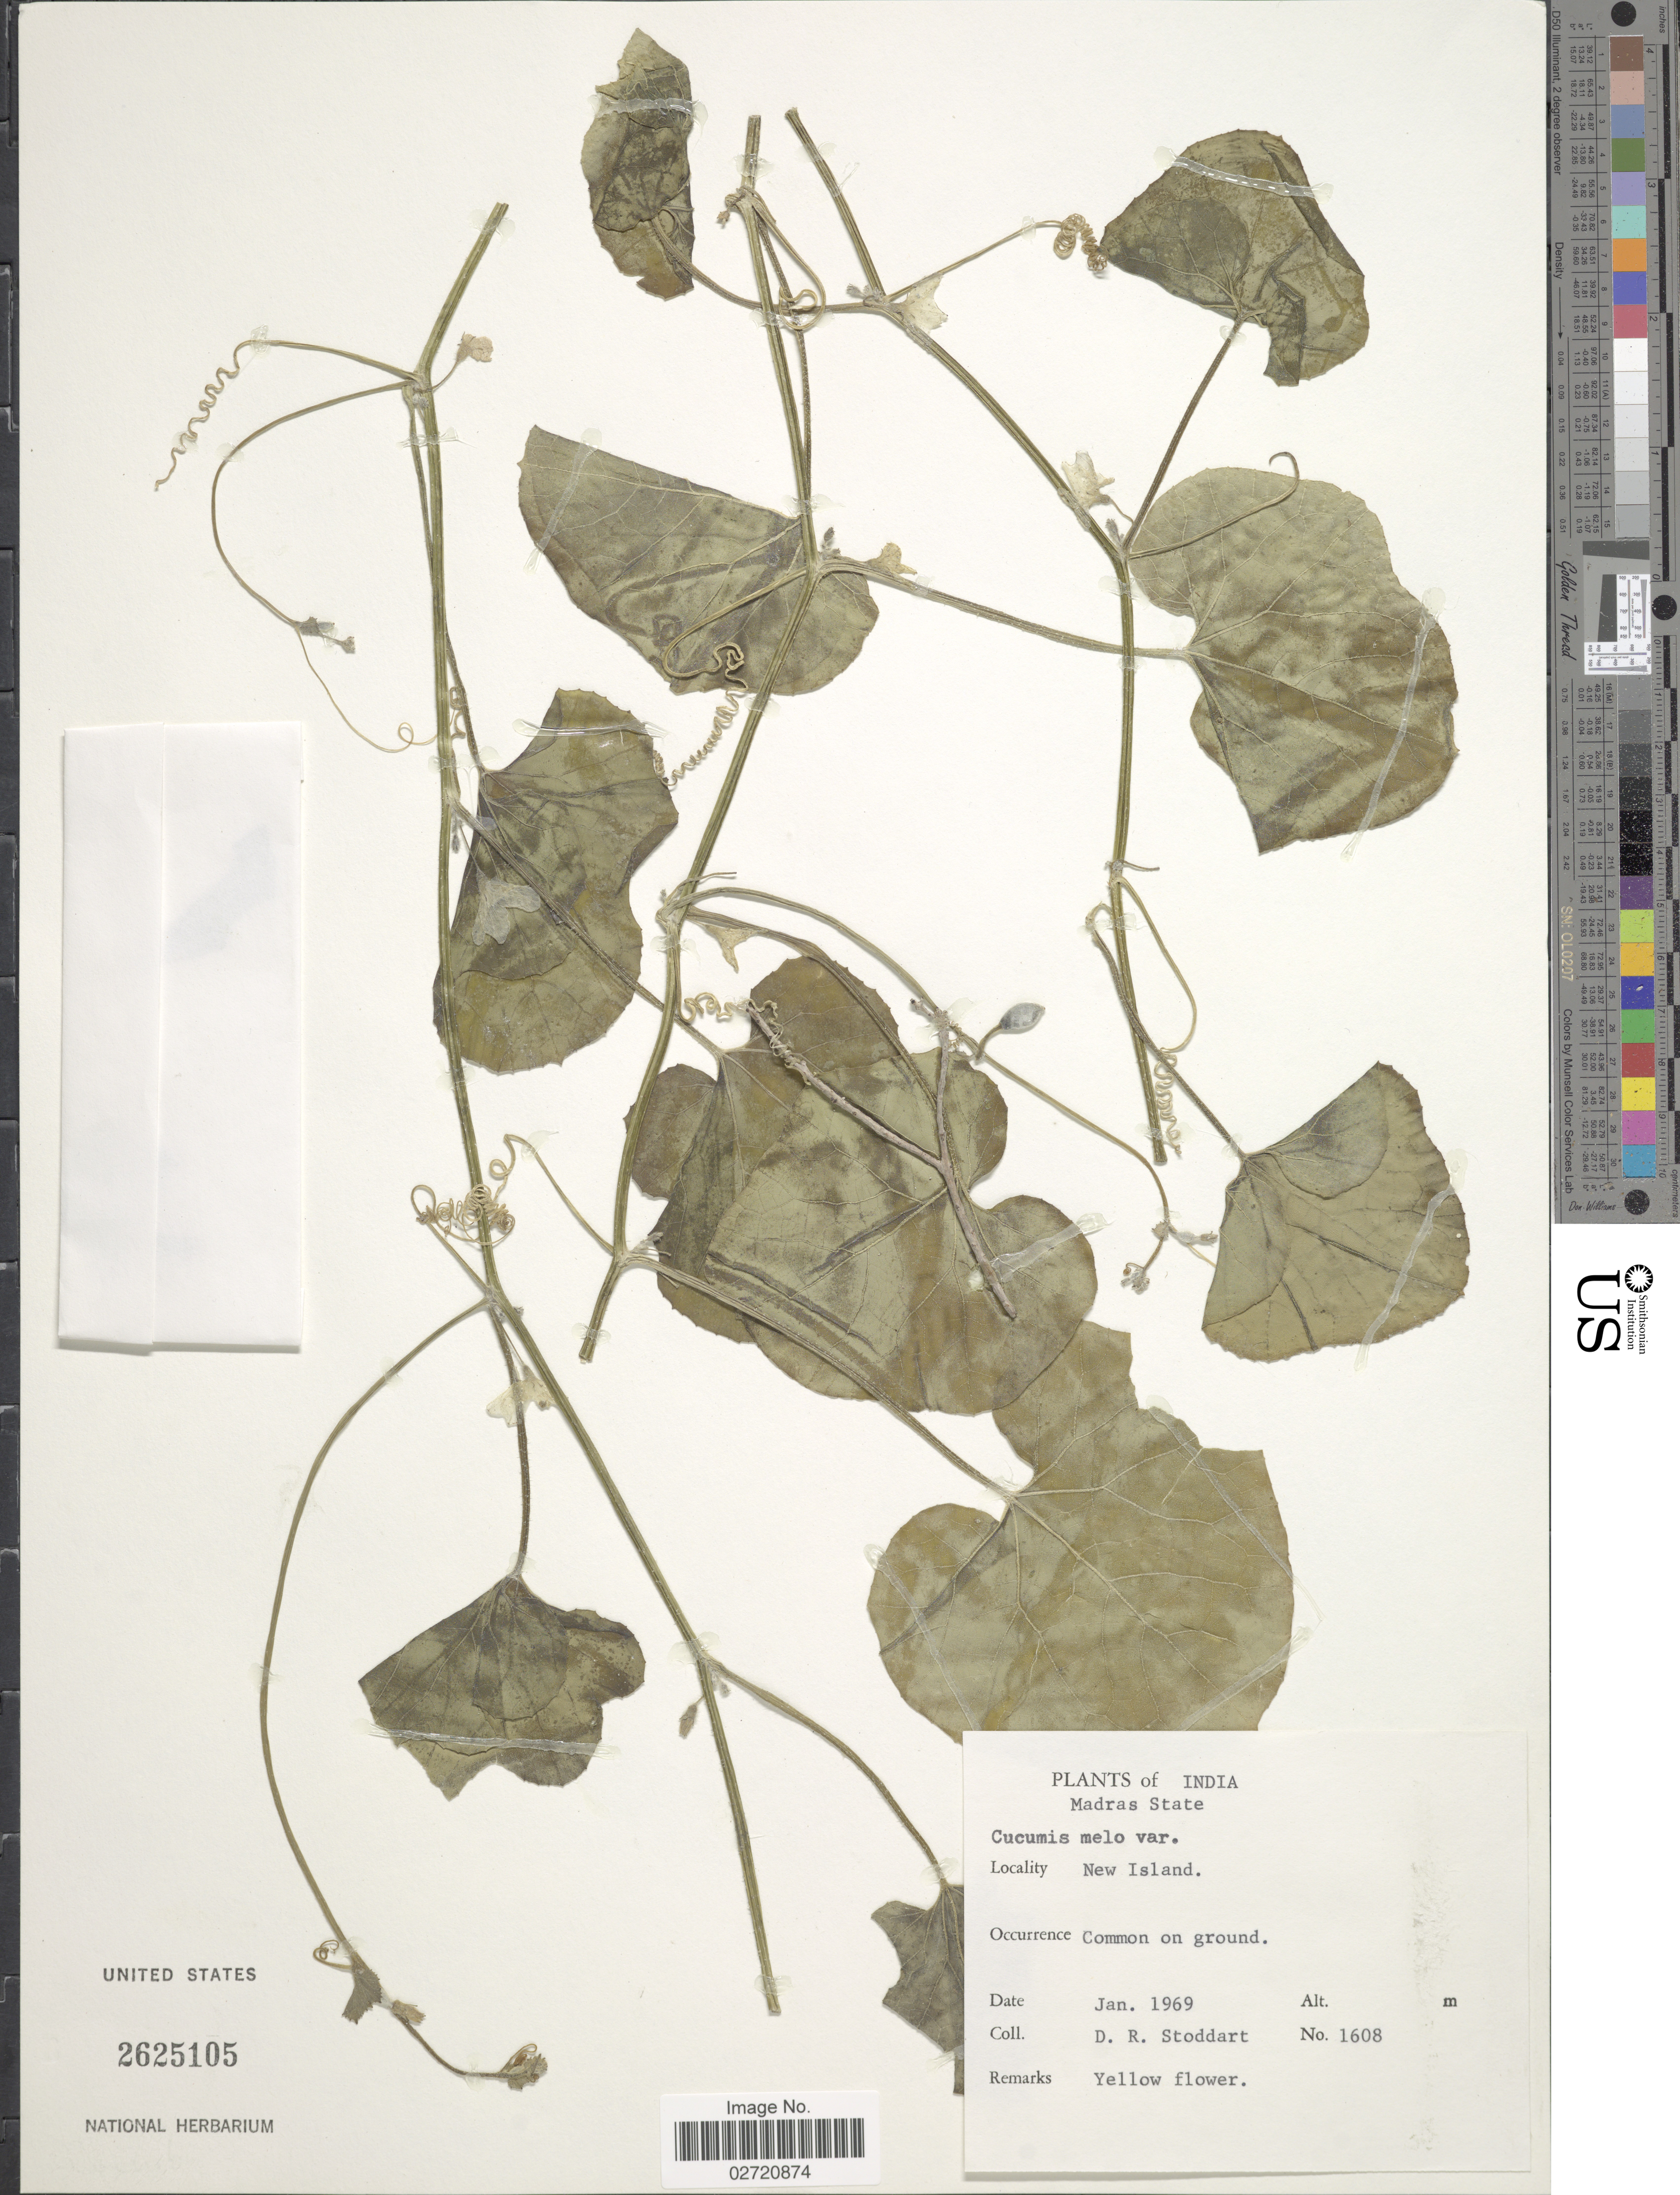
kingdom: Plantae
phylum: Tracheophyta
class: Magnoliopsida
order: Cucurbitales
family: Cucurbitaceae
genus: Cucumis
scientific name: Cucumis melo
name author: L.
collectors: D. R. Stoddart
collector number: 1608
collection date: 1969-01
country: India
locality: Madras State. New Island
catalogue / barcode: US 2625105